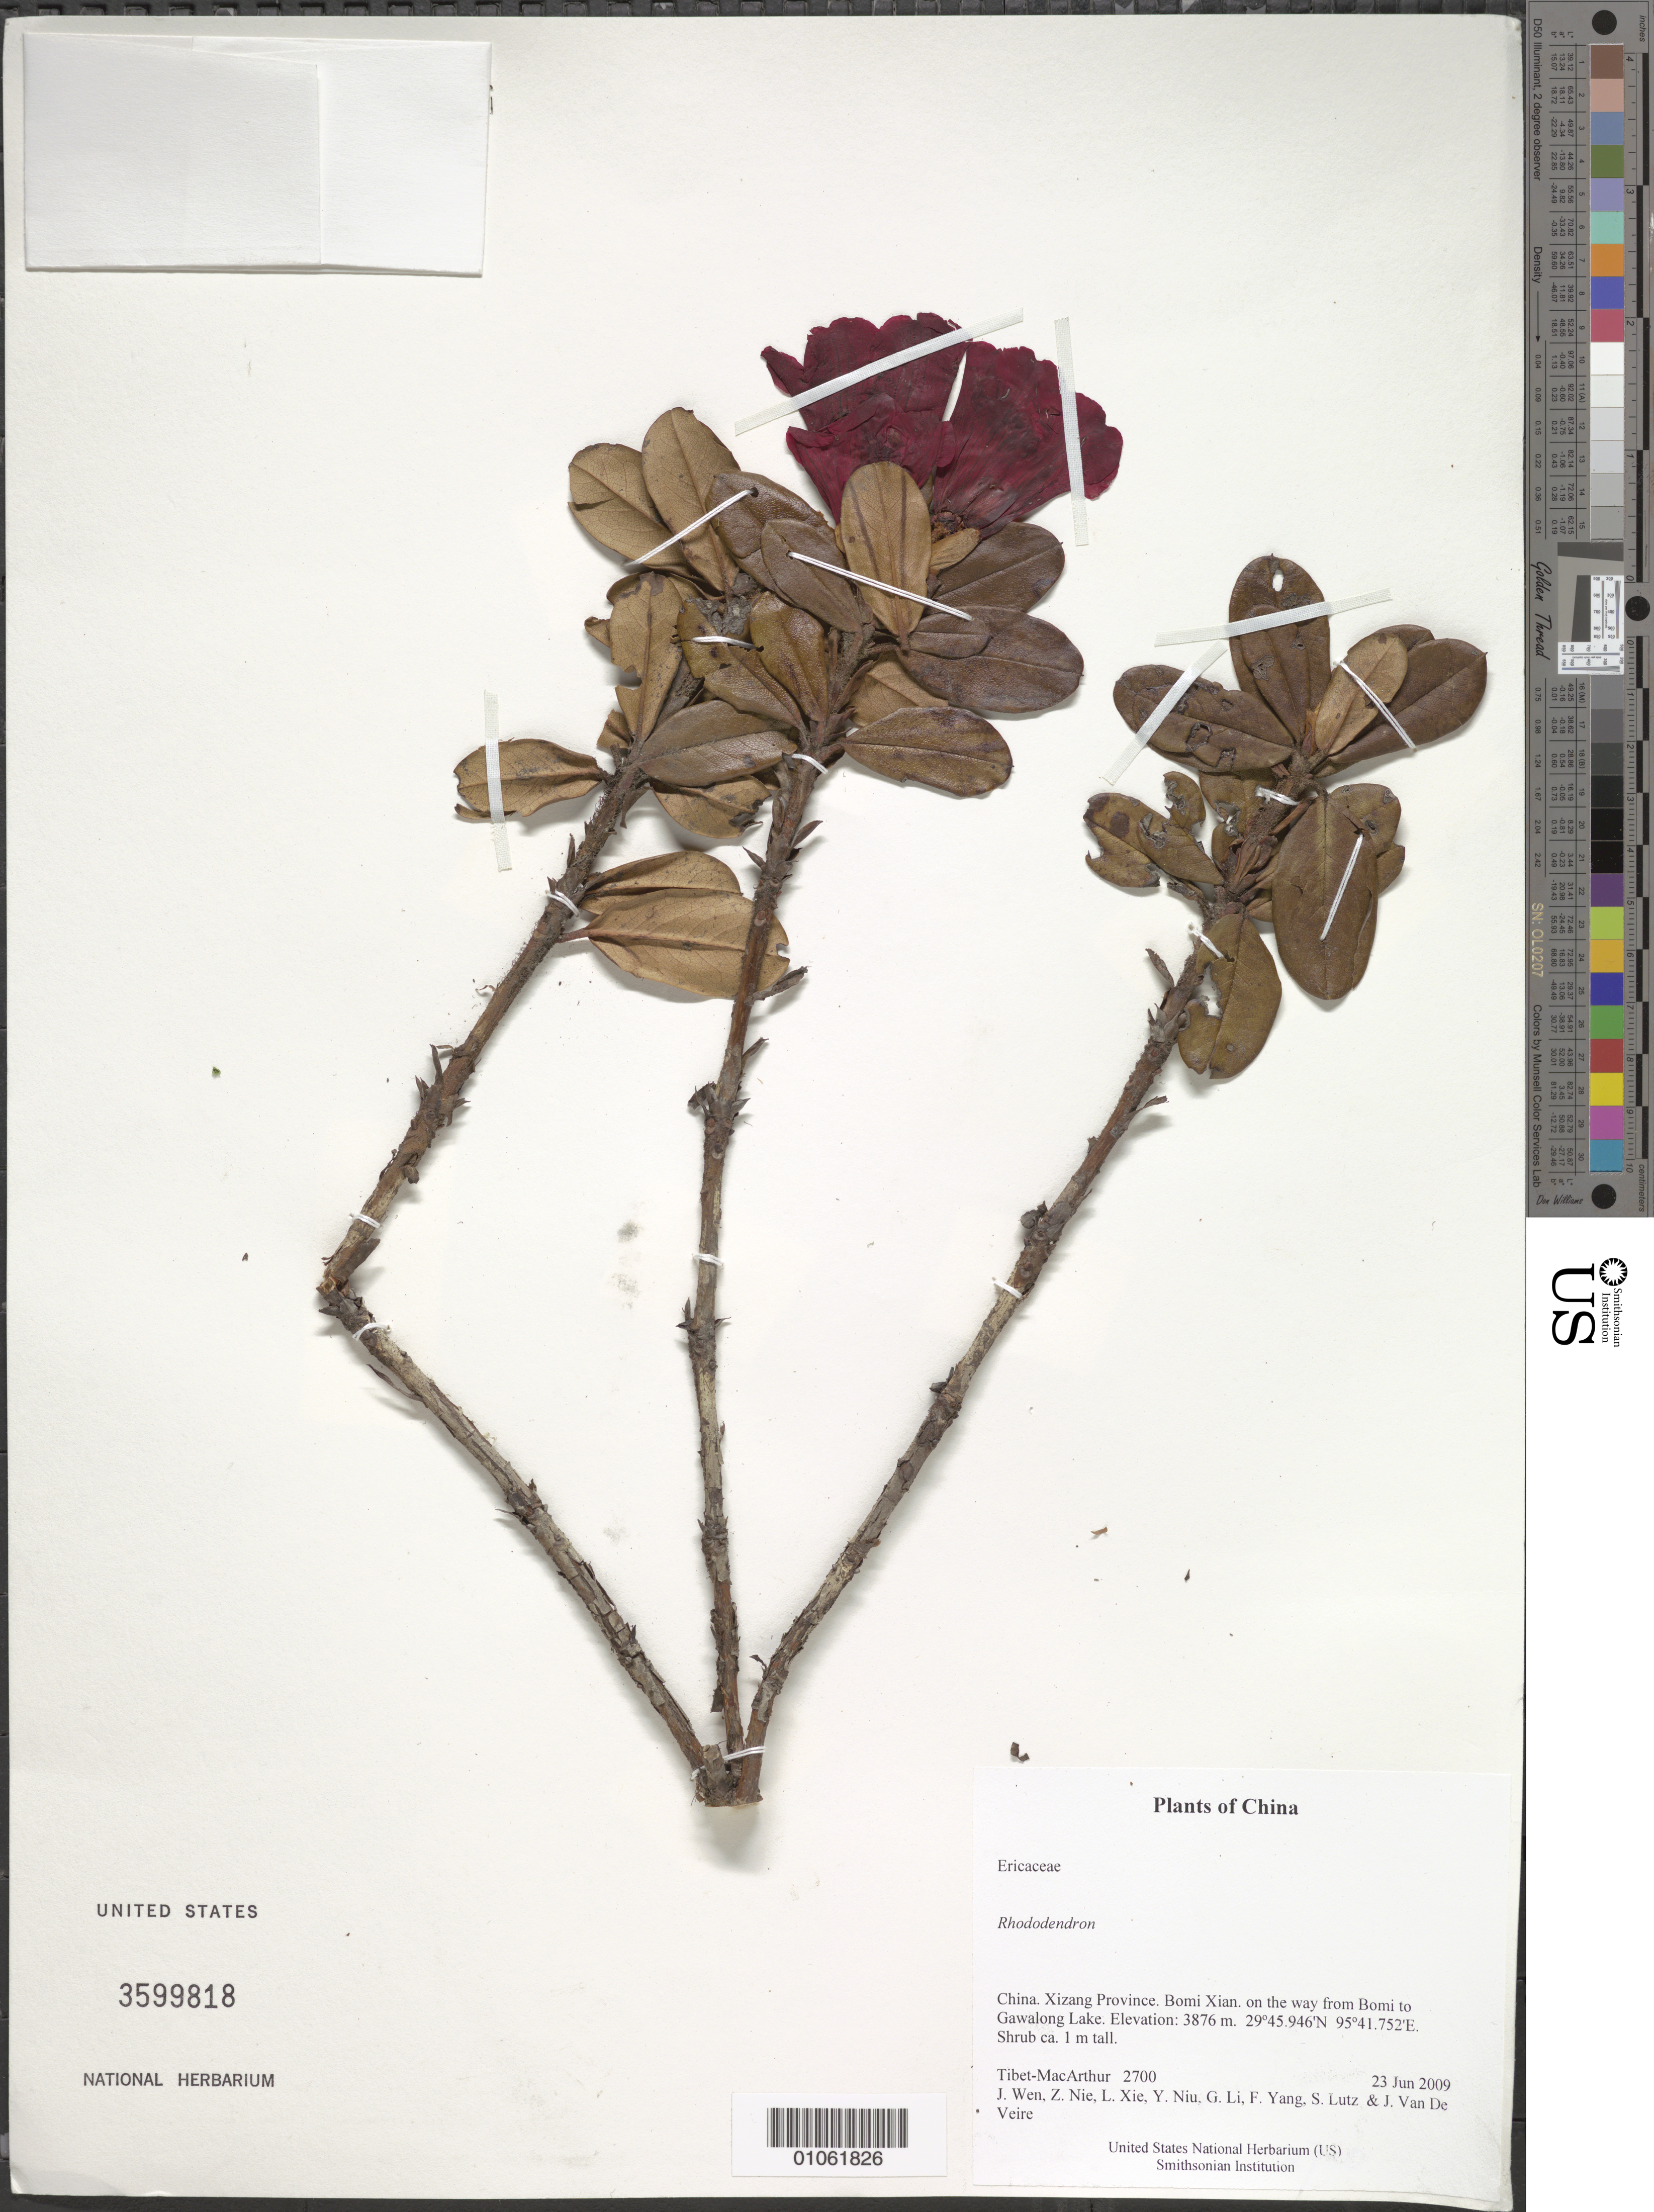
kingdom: Plantae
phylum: Tracheophyta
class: Magnoliopsida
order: Ericales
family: Ericaceae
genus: Rhododendron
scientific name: Rhododendron sp.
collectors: Tibet-MacArthur, J. Wen, Z. Nie, L. Xie, Y. Niu, G. Li, F. Yang, S. Lutz & J. Van De Veire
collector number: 2700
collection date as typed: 23 Jun 2009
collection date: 2009-06-23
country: China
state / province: Xizang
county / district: Bomi Xian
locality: on the way from Bomi to Gawalong Lake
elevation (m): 3876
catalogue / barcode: US 3599818